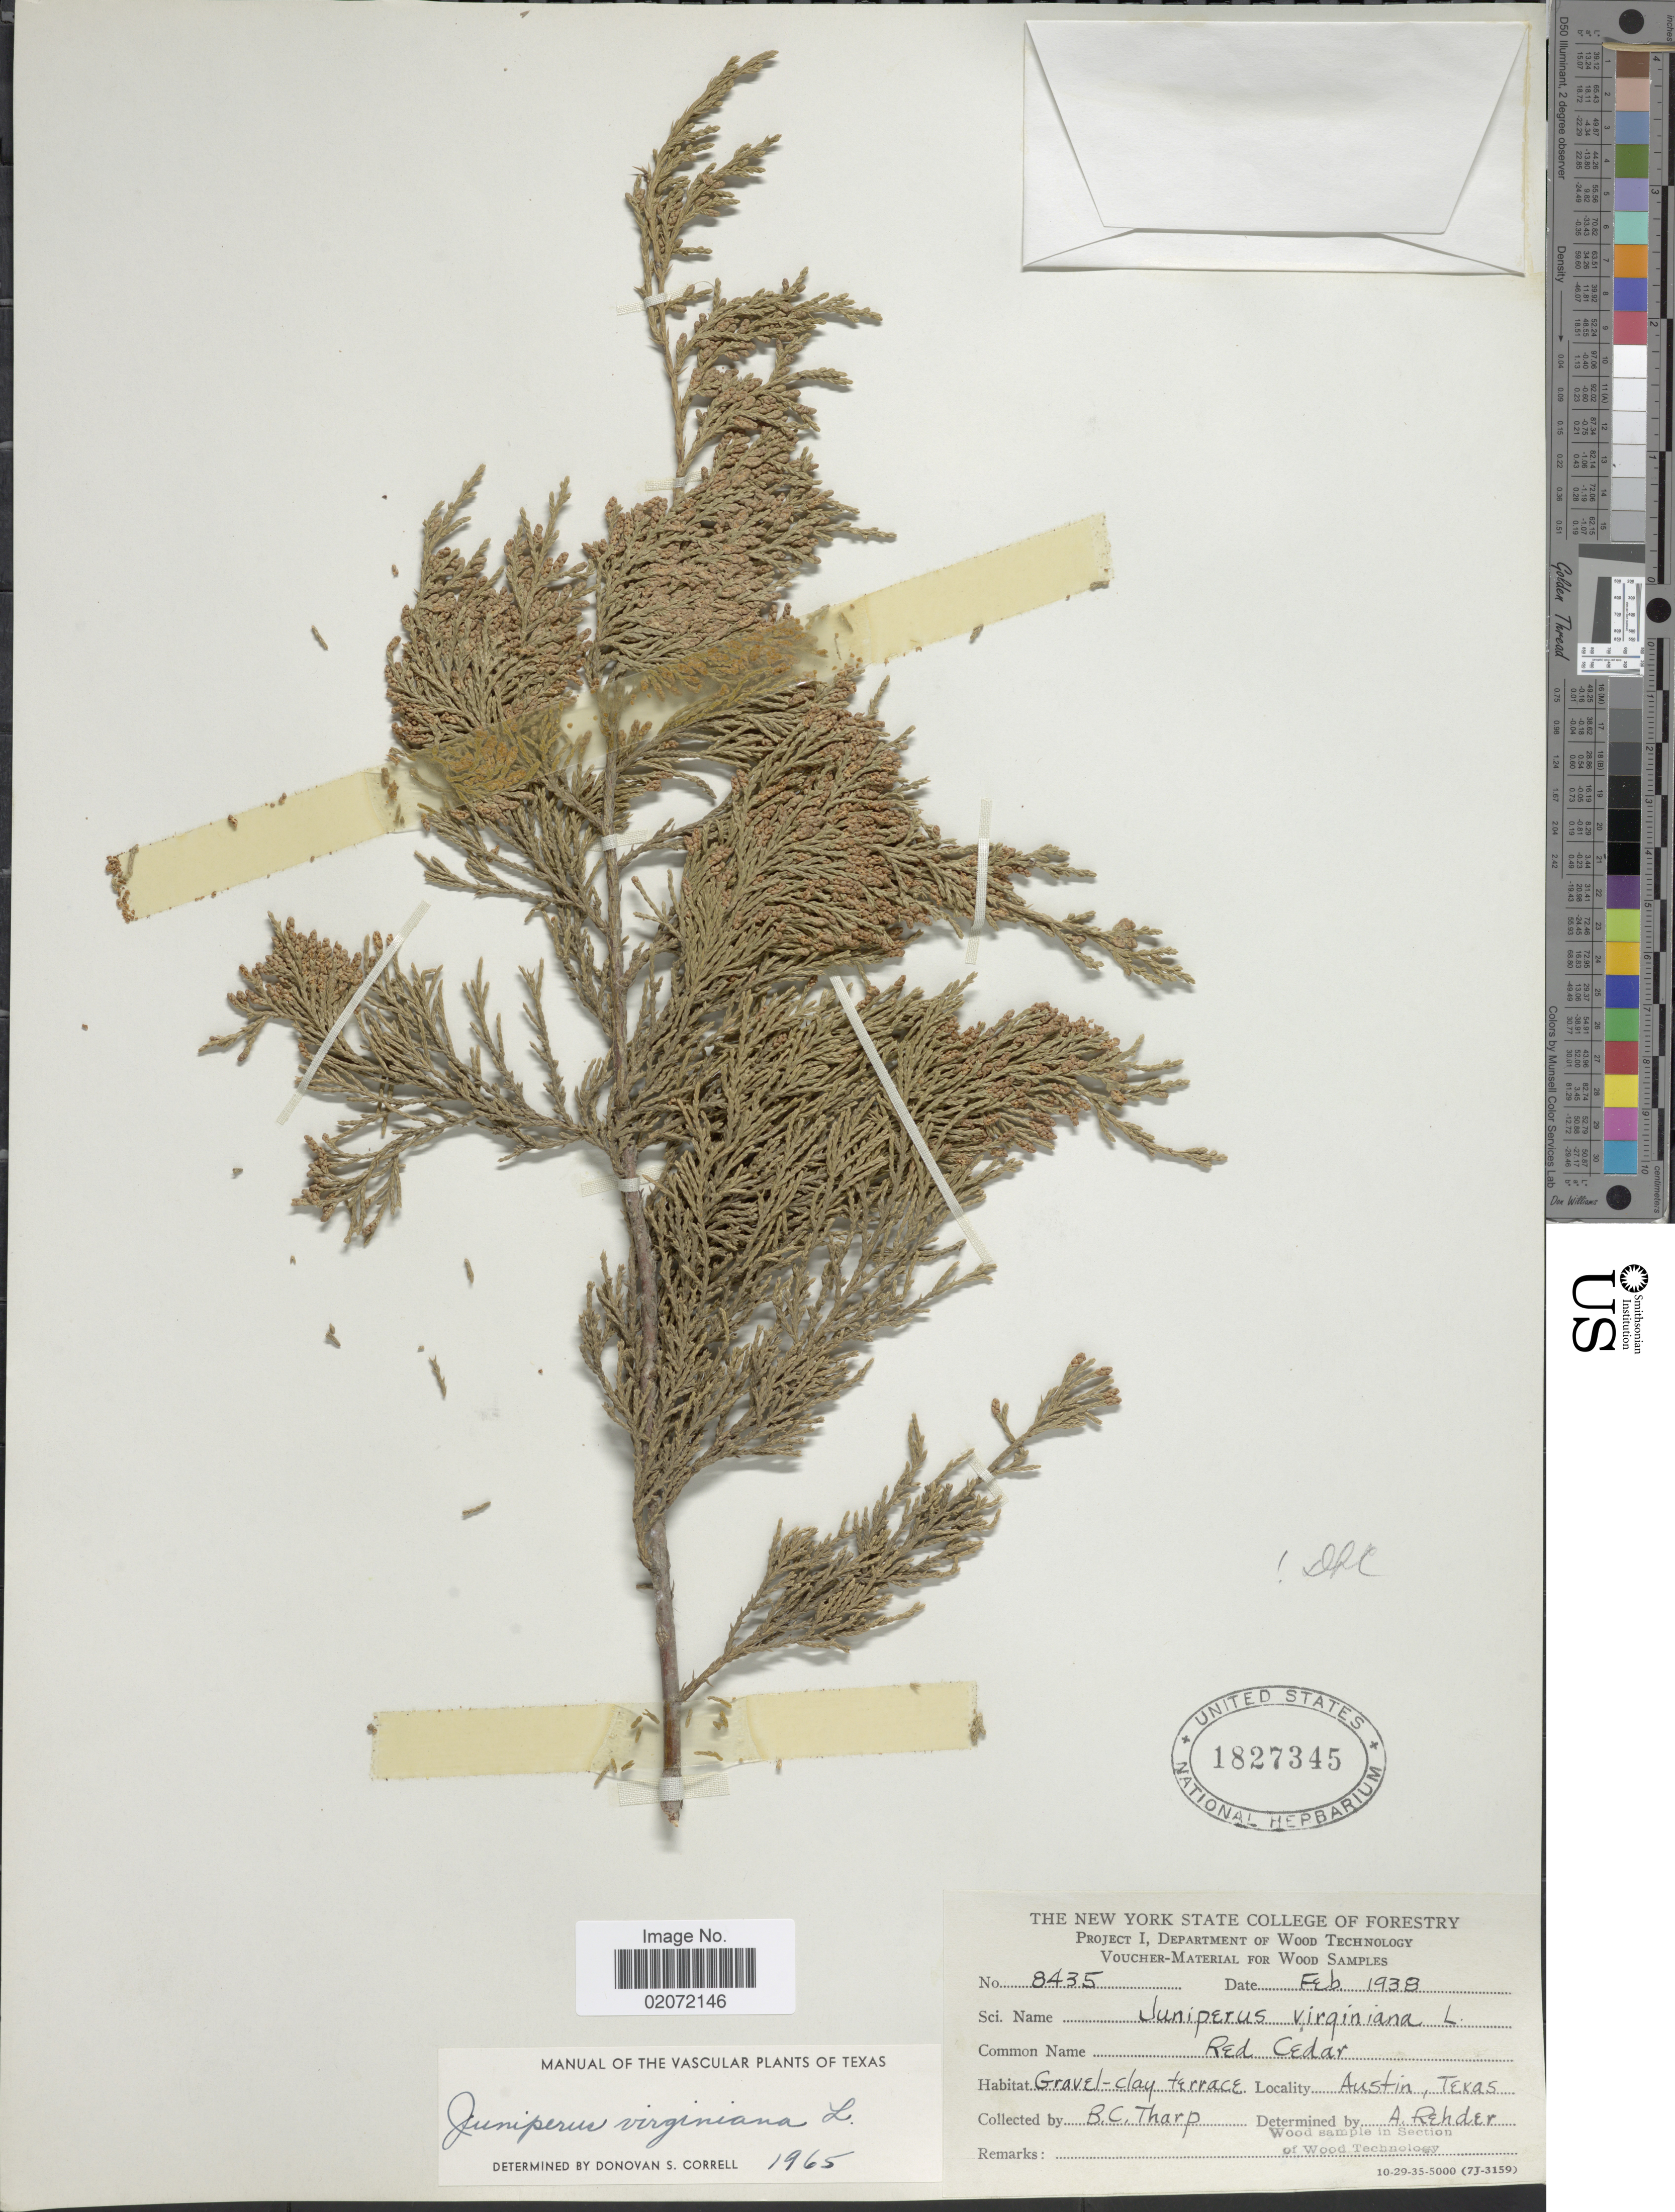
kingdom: Plantae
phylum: Tracheophyta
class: Pinopsida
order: Pinales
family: Cupressaceae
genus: Juniperus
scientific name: Juniperus virginiana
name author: L.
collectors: B. C. Tharp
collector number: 8435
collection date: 1938-02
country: United States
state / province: Texas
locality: Austin, Texas.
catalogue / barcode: US 1827345